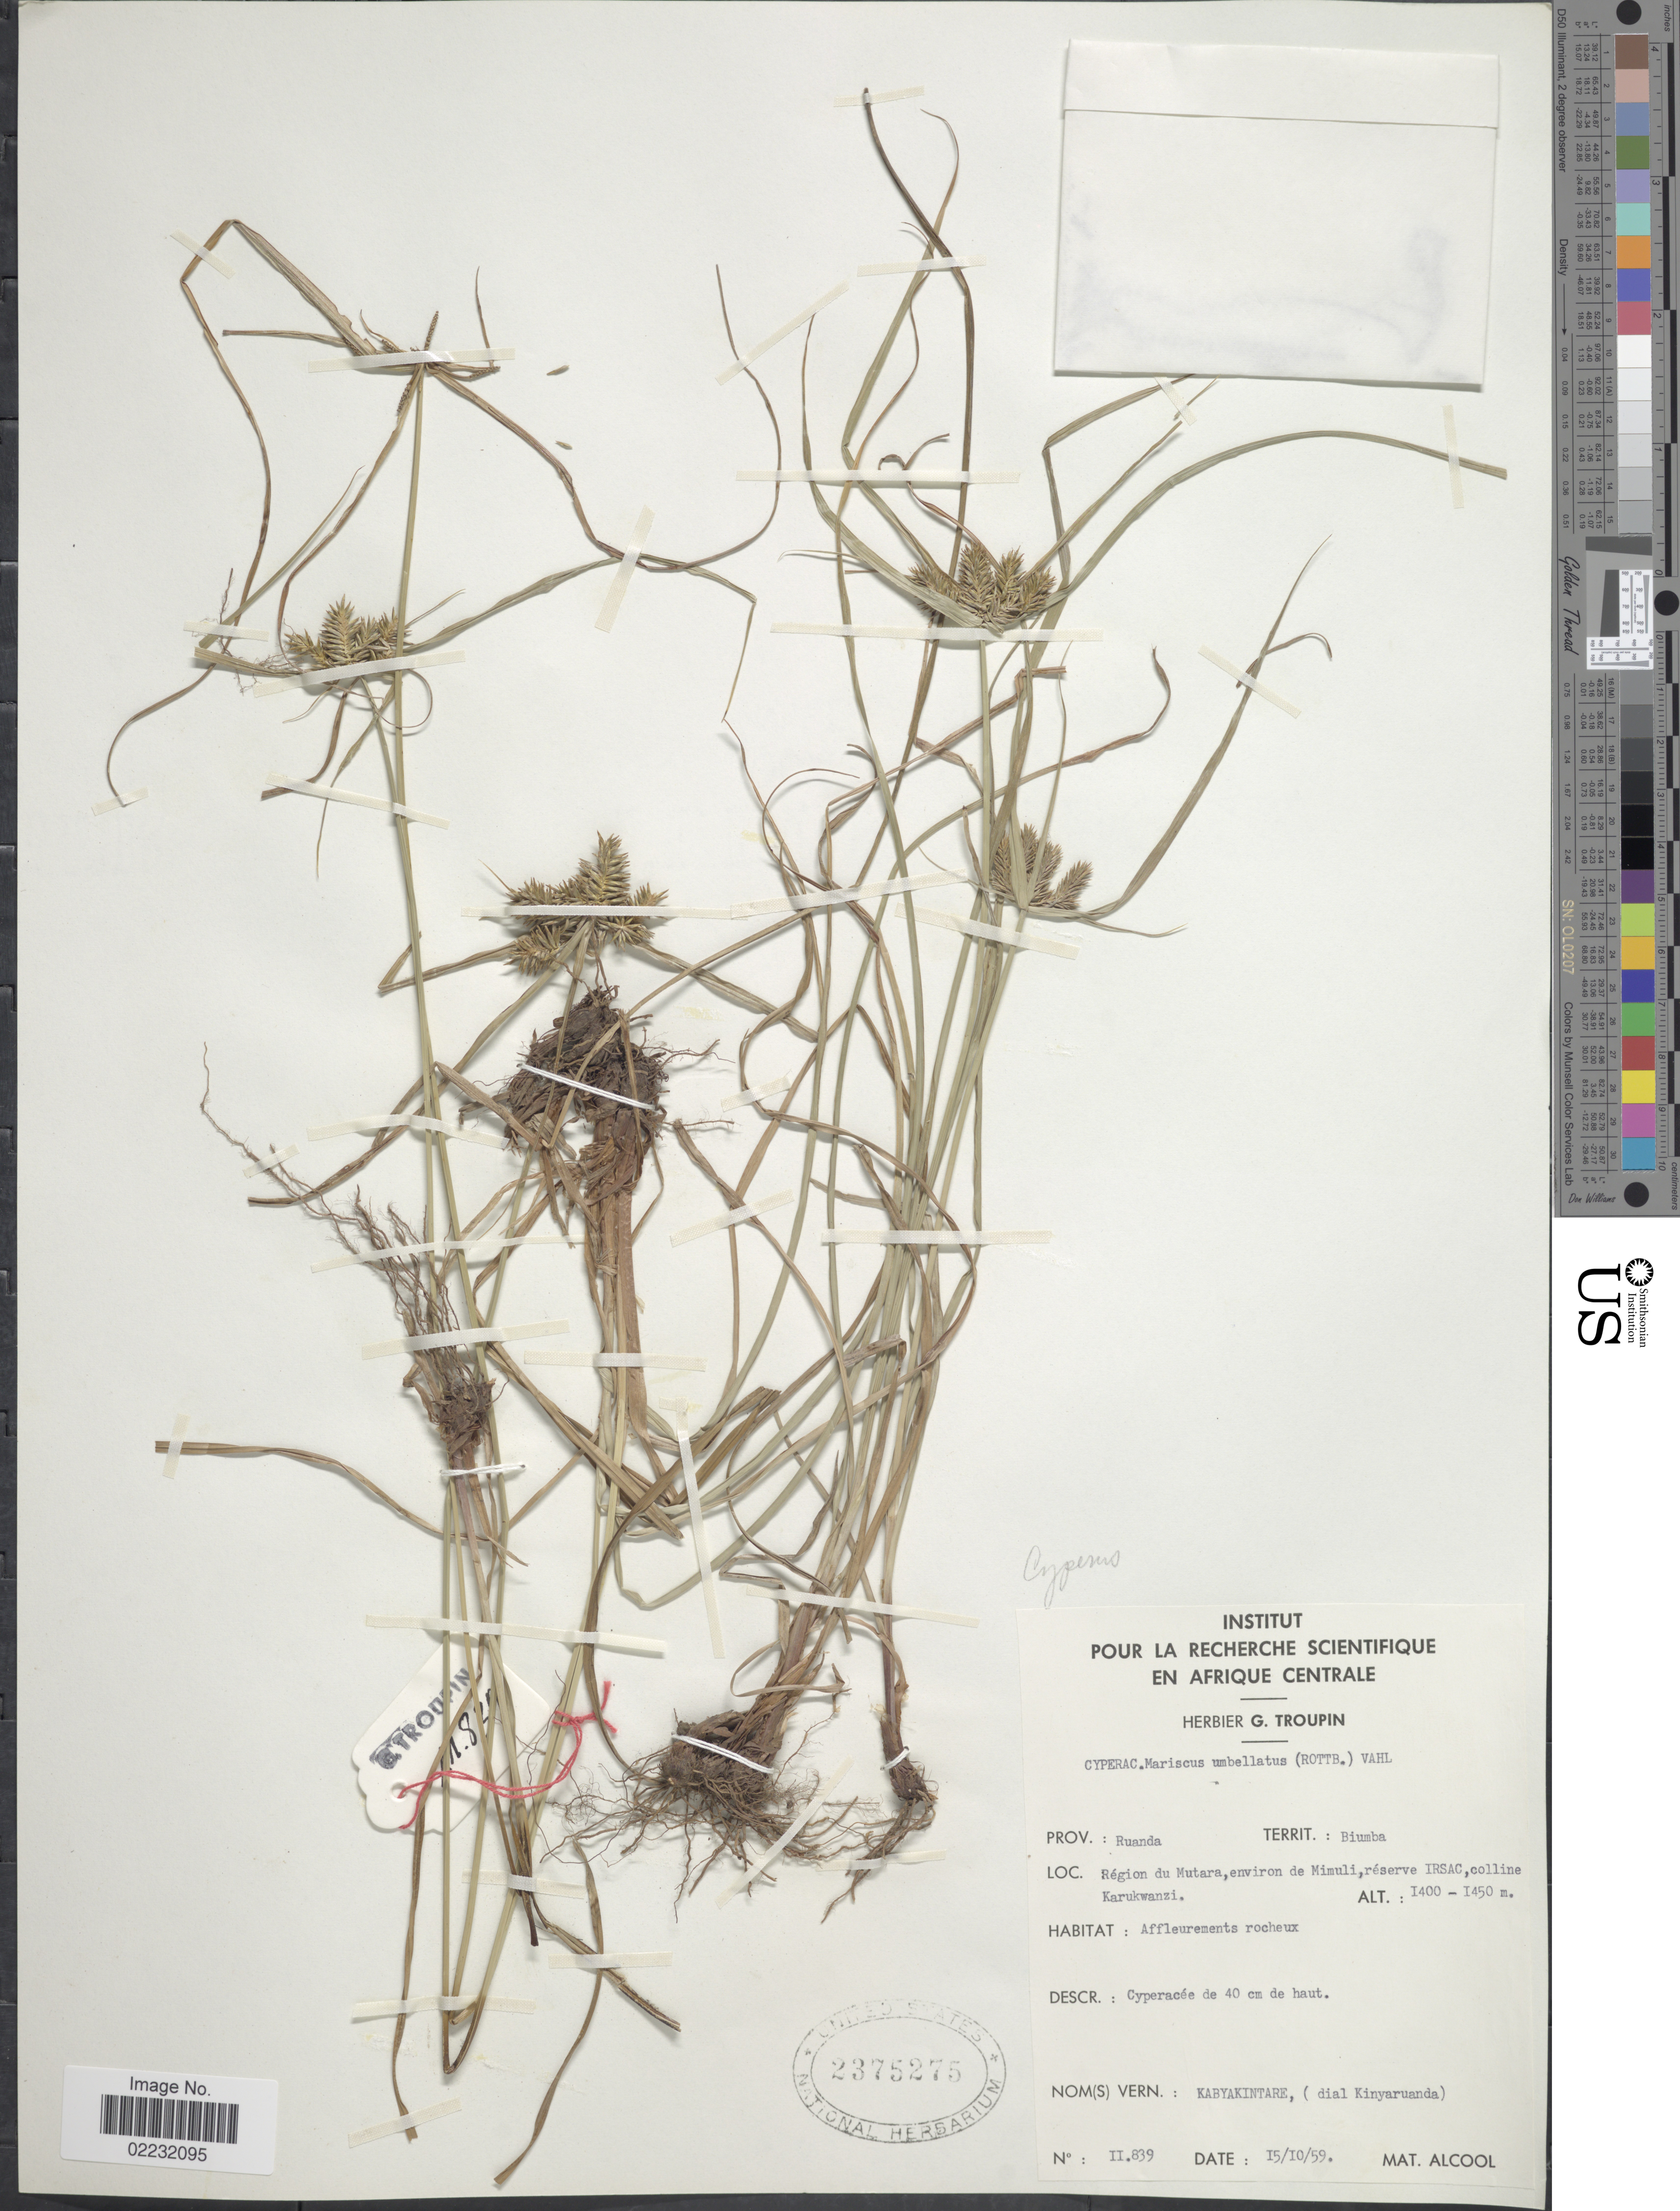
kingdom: Plantae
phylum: Tracheophyta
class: Liliopsida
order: Poales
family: Cyperaceae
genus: Cyperus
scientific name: Cyperus cyperinus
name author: (Retz.) Valck. Sur.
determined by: Strong, Mark T., (BOT), Smithsonian Institution - National Museum of Natural History (UNITED STATES)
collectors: M. Alcool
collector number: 11839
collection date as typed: Transcribed d/m/y: 15/10/59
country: Rwanda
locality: Prov.: Ruanda, Territ. : Biumba, region du Mutara, environ de Mimuli, reserve IRSAC, colline Karukwanzi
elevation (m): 1400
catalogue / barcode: US 2375275